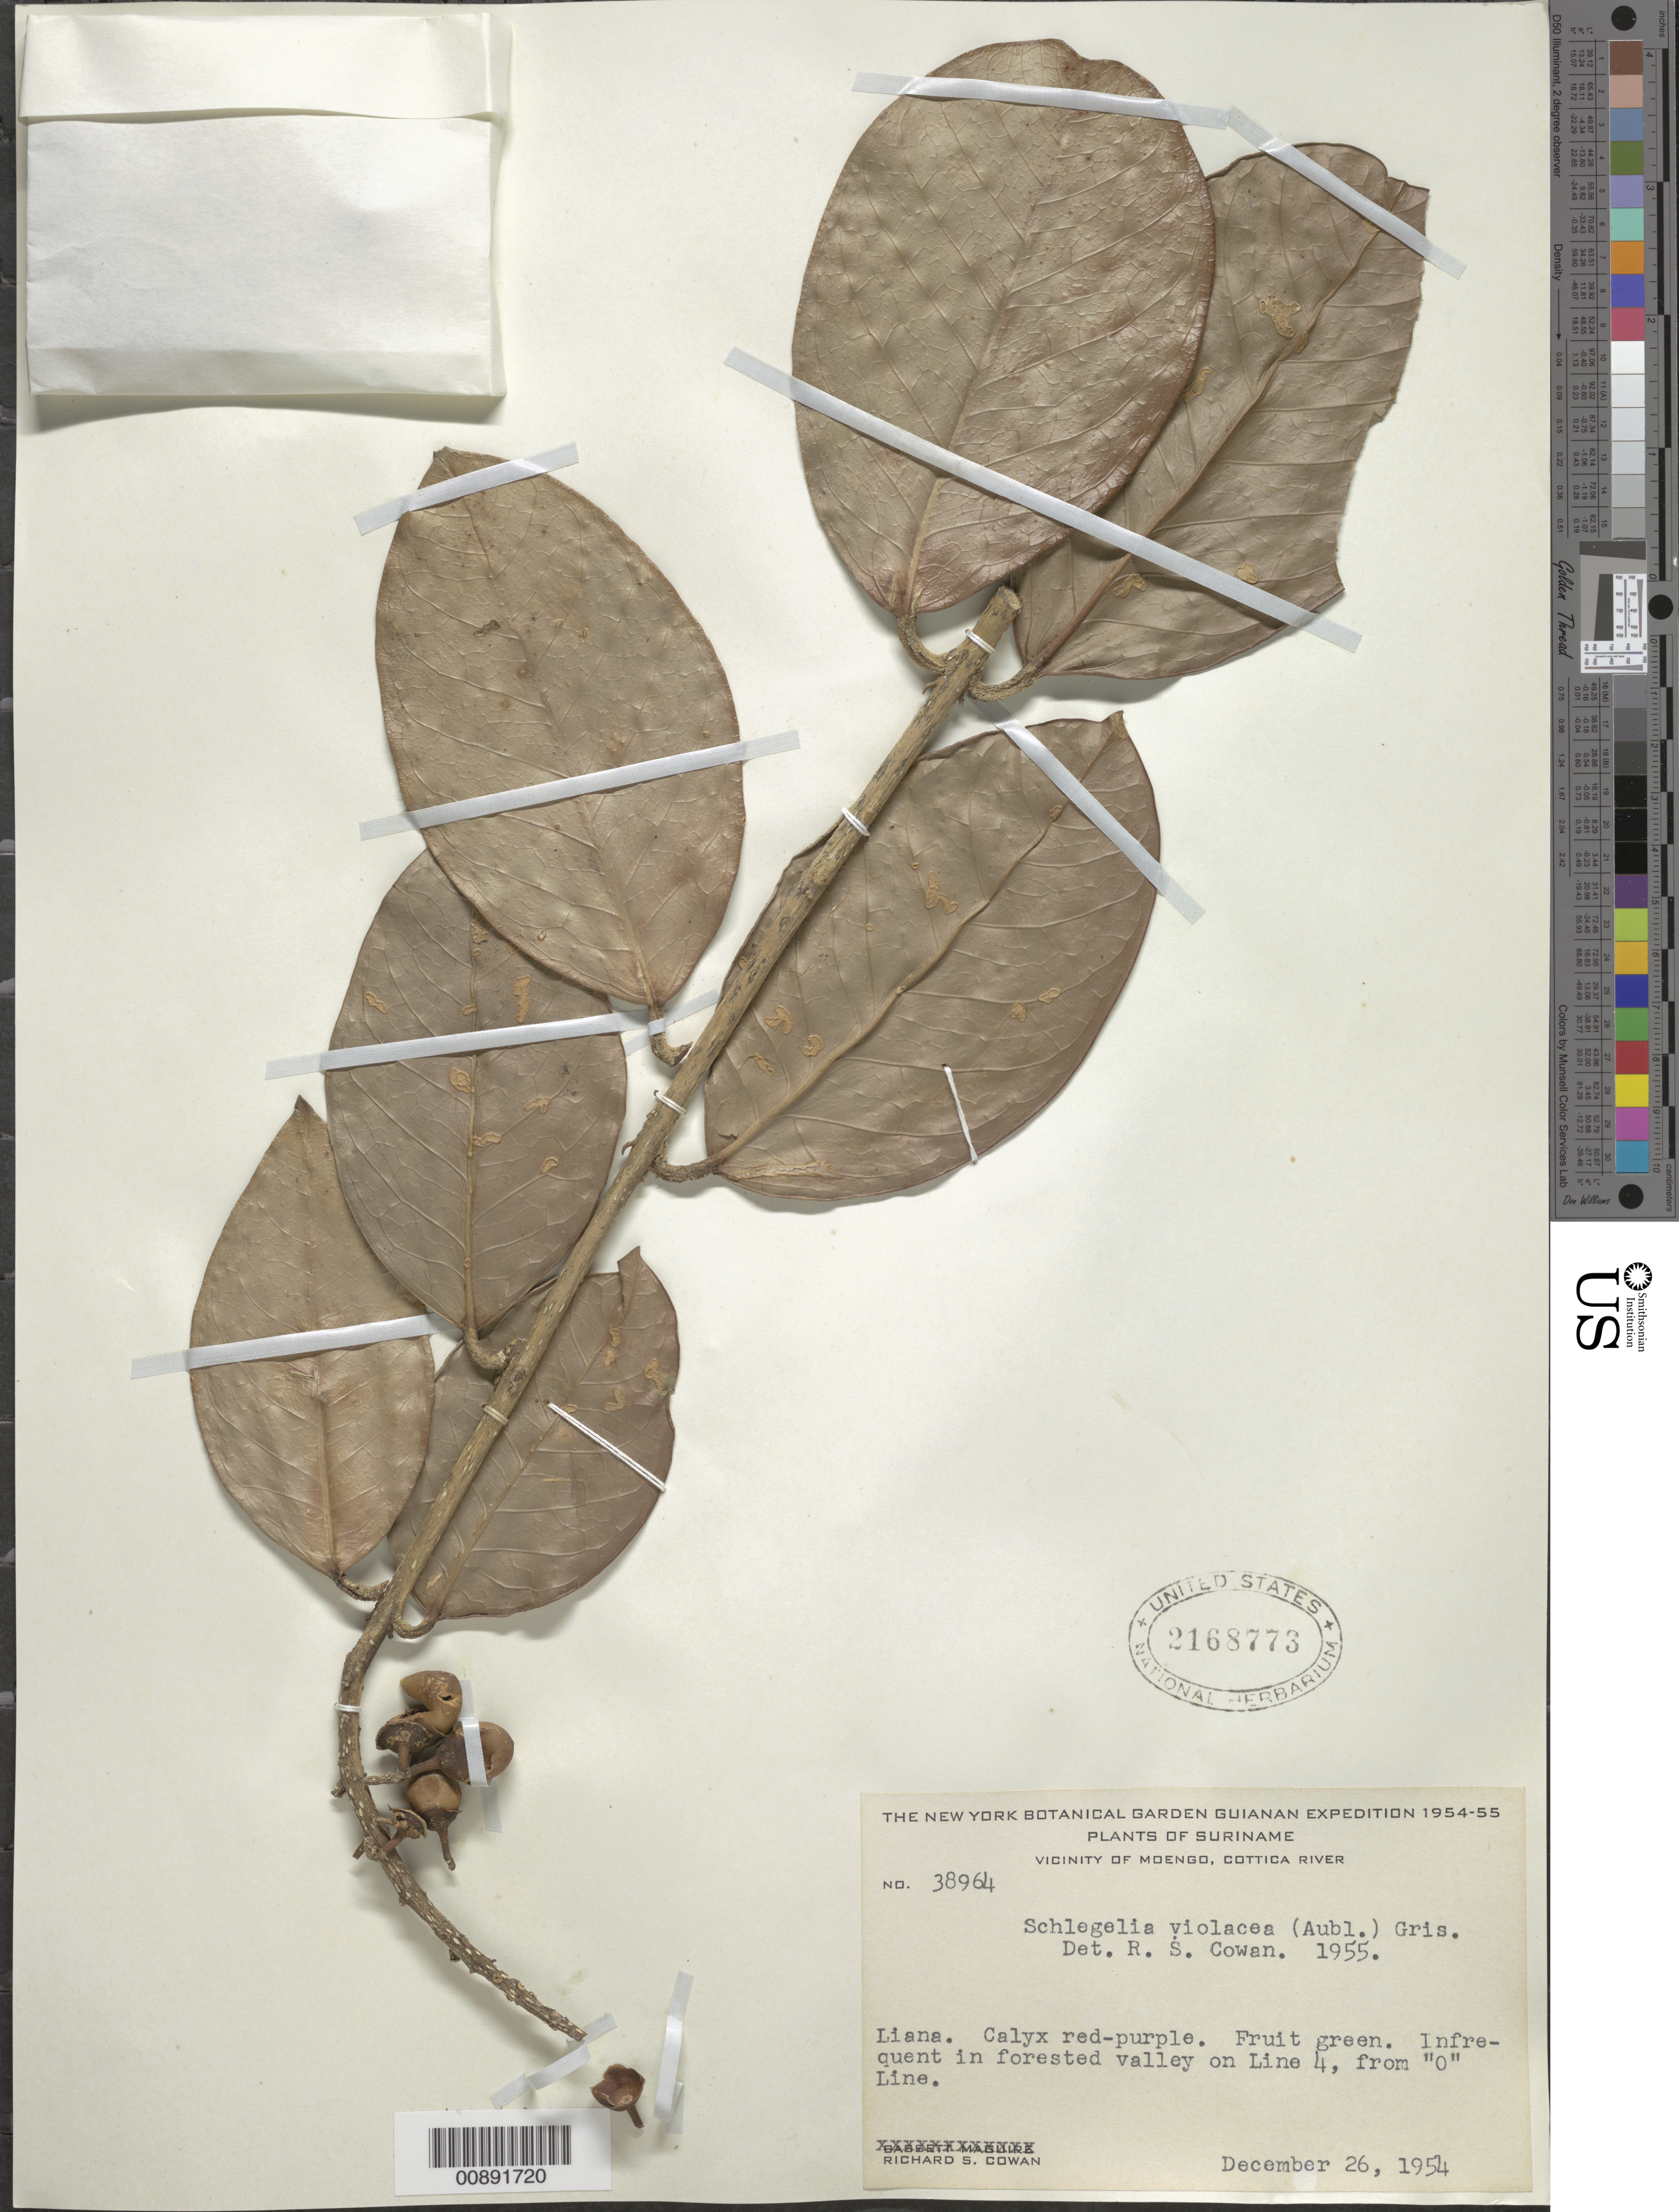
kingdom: Plantae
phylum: Tracheophyta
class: Magnoliopsida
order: Lamiales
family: Schlegeliaceae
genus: Schlegelia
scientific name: Schlegelia violacea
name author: (Aubl.) Griseb.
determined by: Cowan, R. S.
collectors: R. S. Cowan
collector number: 38964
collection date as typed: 26-Dec-54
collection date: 1954-12-26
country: Suriname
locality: Cottica River, vic. of Moengo, on "4" line from "0" line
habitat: Forested valley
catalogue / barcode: US 2168773